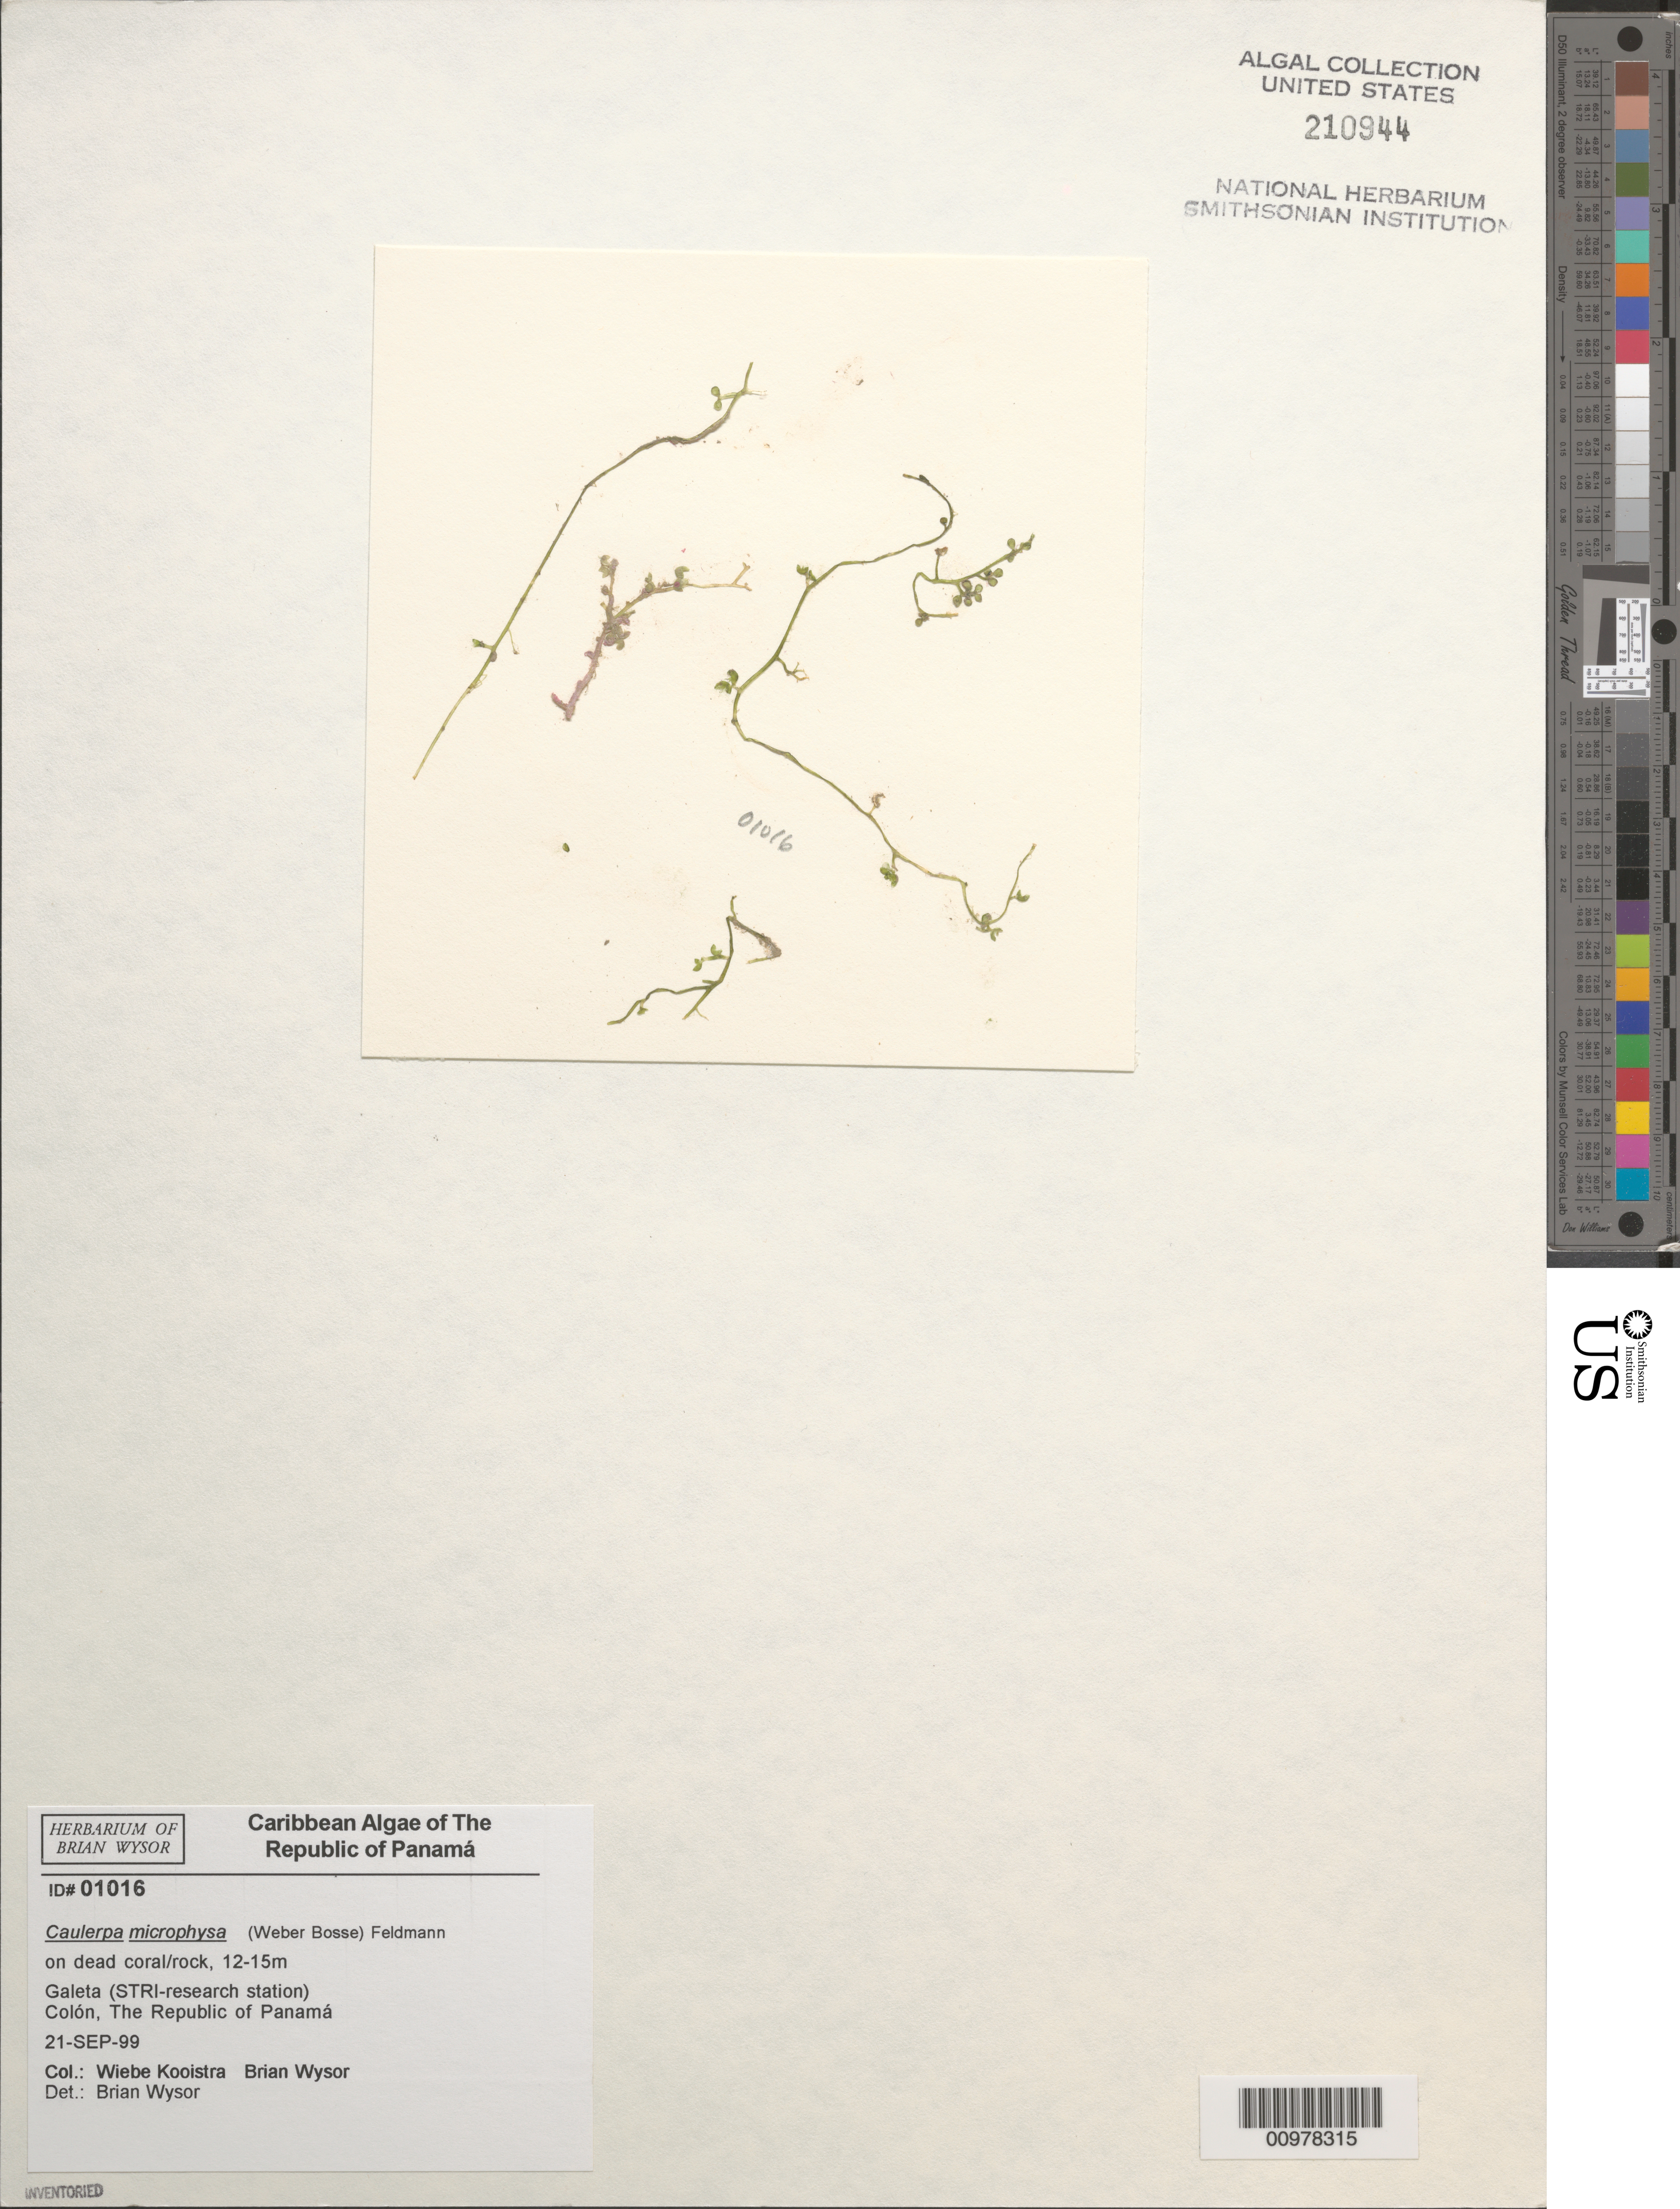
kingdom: Plantae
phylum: Chlorophyta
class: Ulvophyceae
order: Bryopsidales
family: Caulerpaceae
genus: Caulerpa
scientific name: Caulerpa microphysa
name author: (Weber Bosse) Feldmann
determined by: Wysor, B.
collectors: B. Wysor & W. Kooistra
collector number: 01016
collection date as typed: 21 Sep 1999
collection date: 1999-09-21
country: Panama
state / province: Colón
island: Galeta Island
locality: STRI (Smithsonian Tropical Research Institute) research station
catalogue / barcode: US 210944